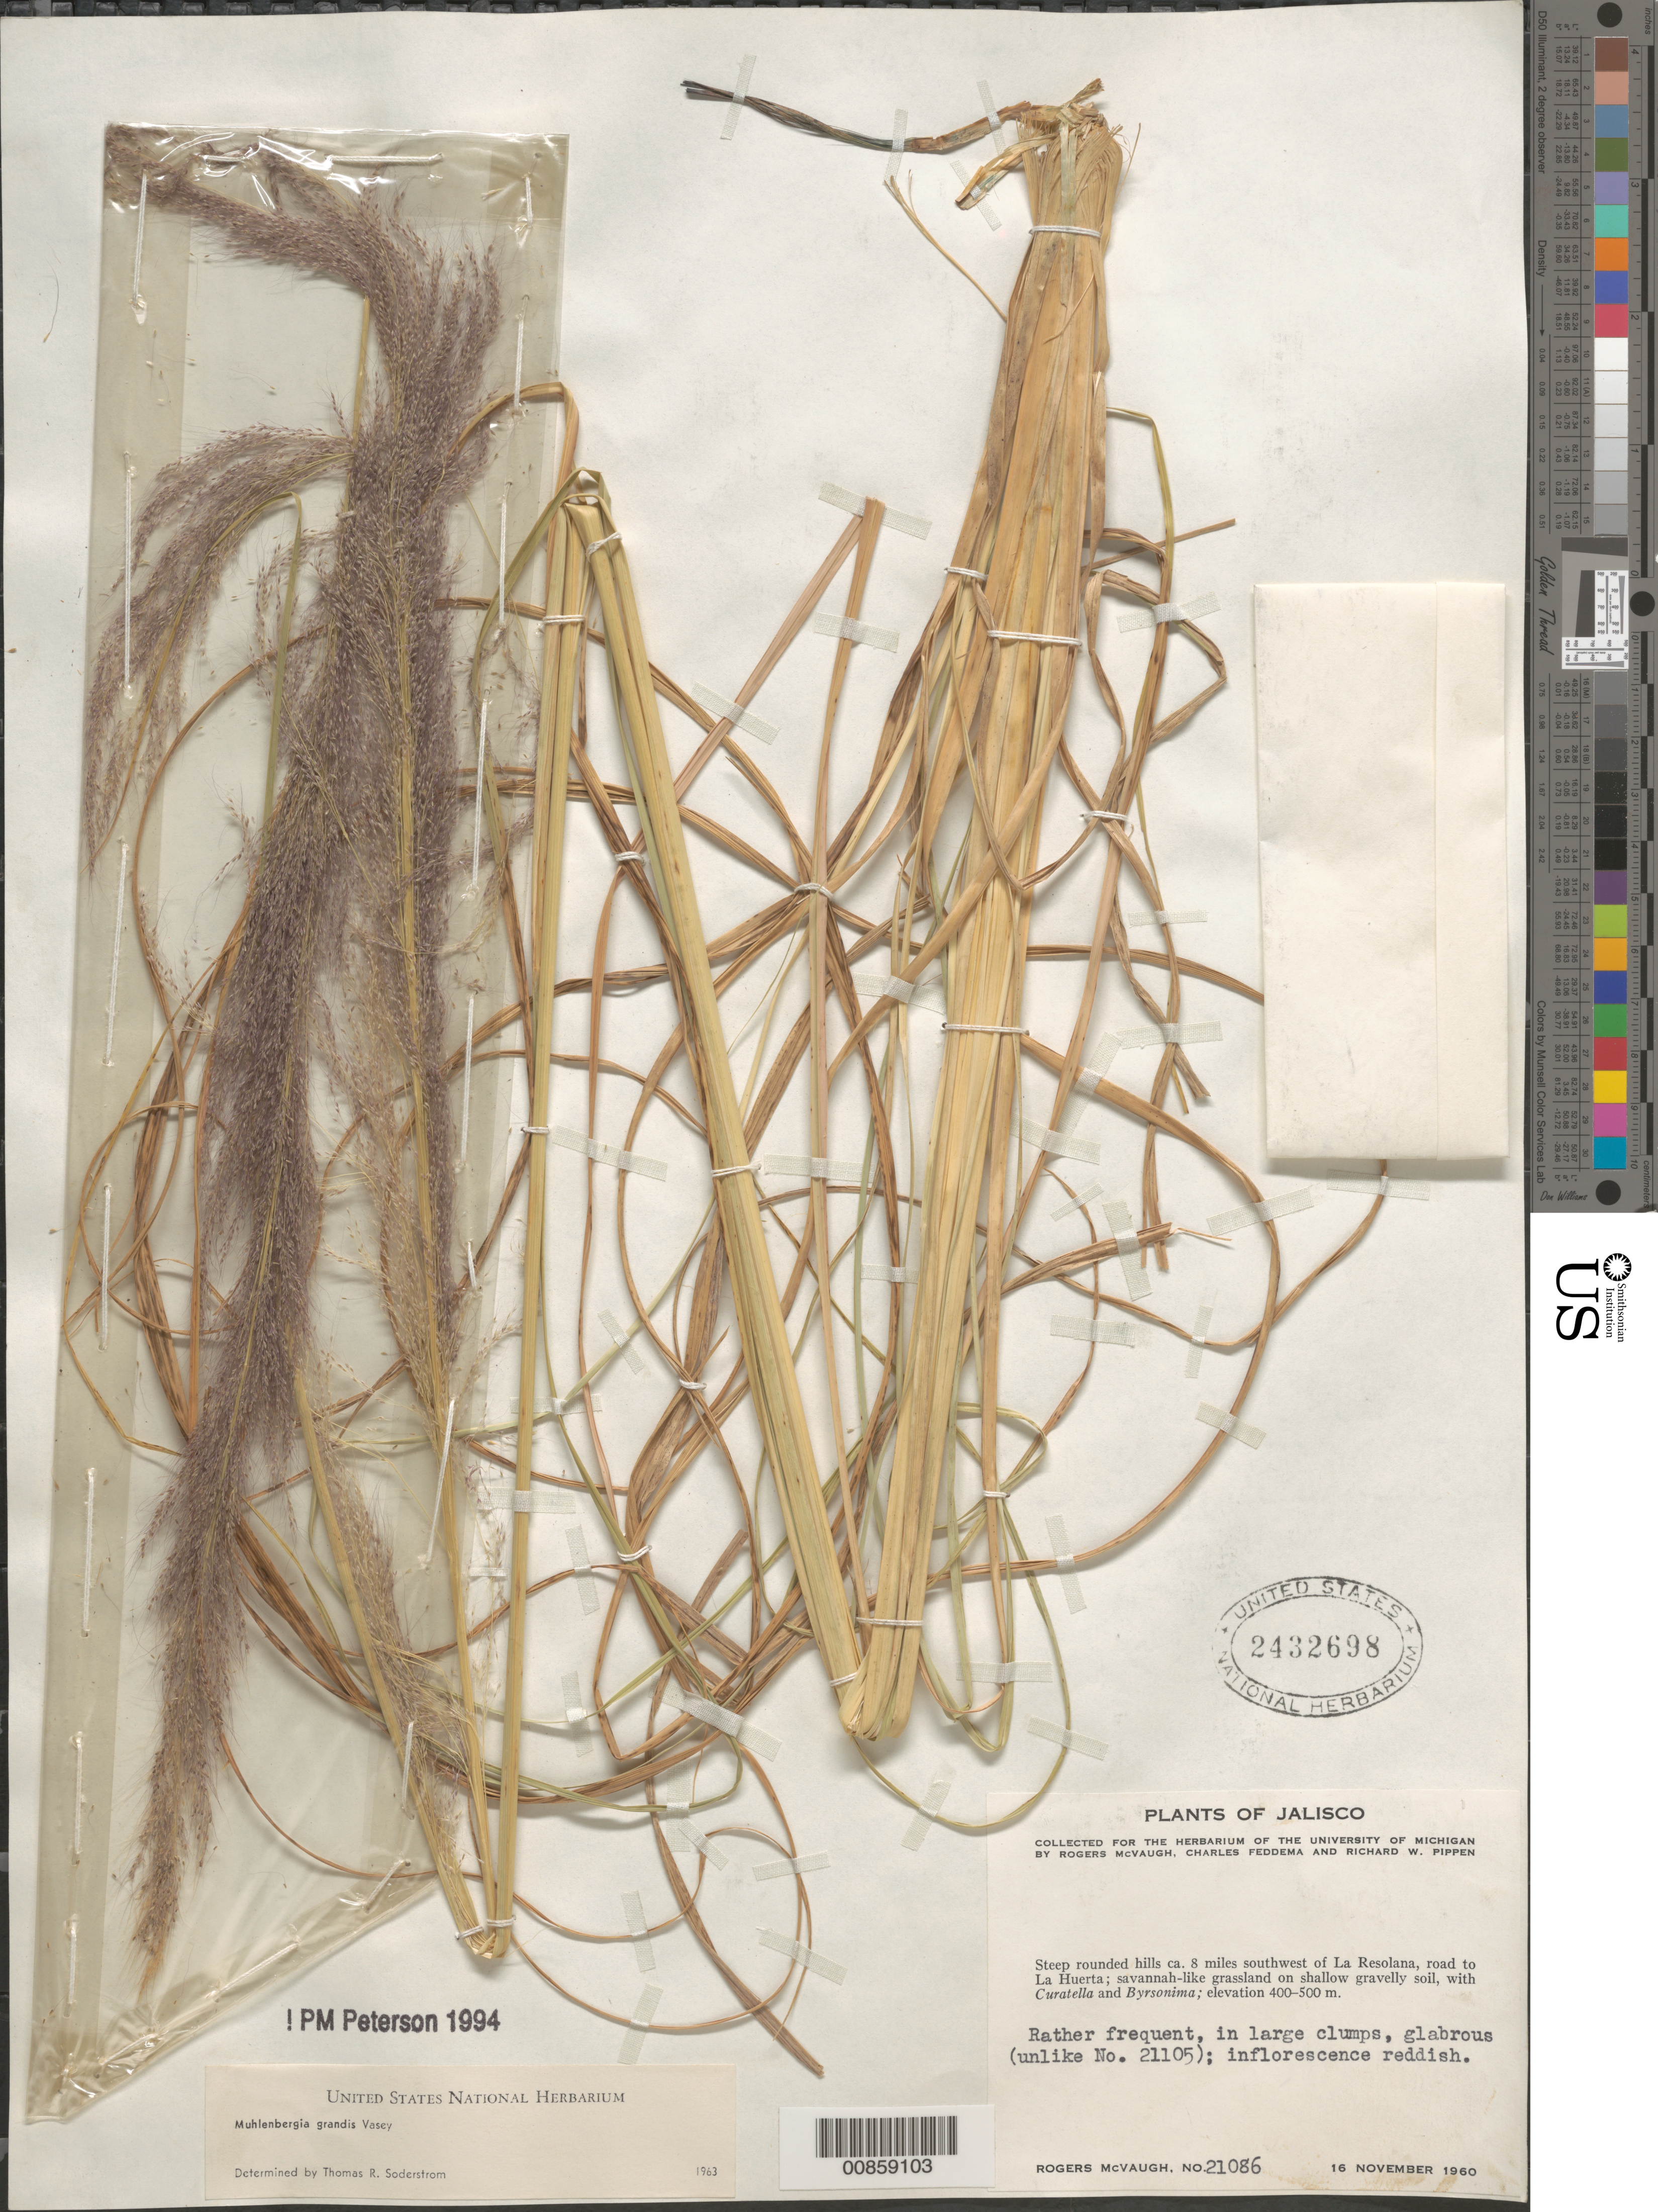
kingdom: Plantae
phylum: Tracheophyta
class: Liliopsida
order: Poales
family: Poaceae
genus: Muhlenbergia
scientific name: Muhlenbergia grandis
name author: Vasey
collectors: R. McVaugh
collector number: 21086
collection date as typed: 16 Nov 1960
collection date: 1960-11-16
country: Mexico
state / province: Jalisco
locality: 8 mi SW of La Resolana on road to La Huerta, Jal.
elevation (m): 400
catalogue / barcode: US 2432698